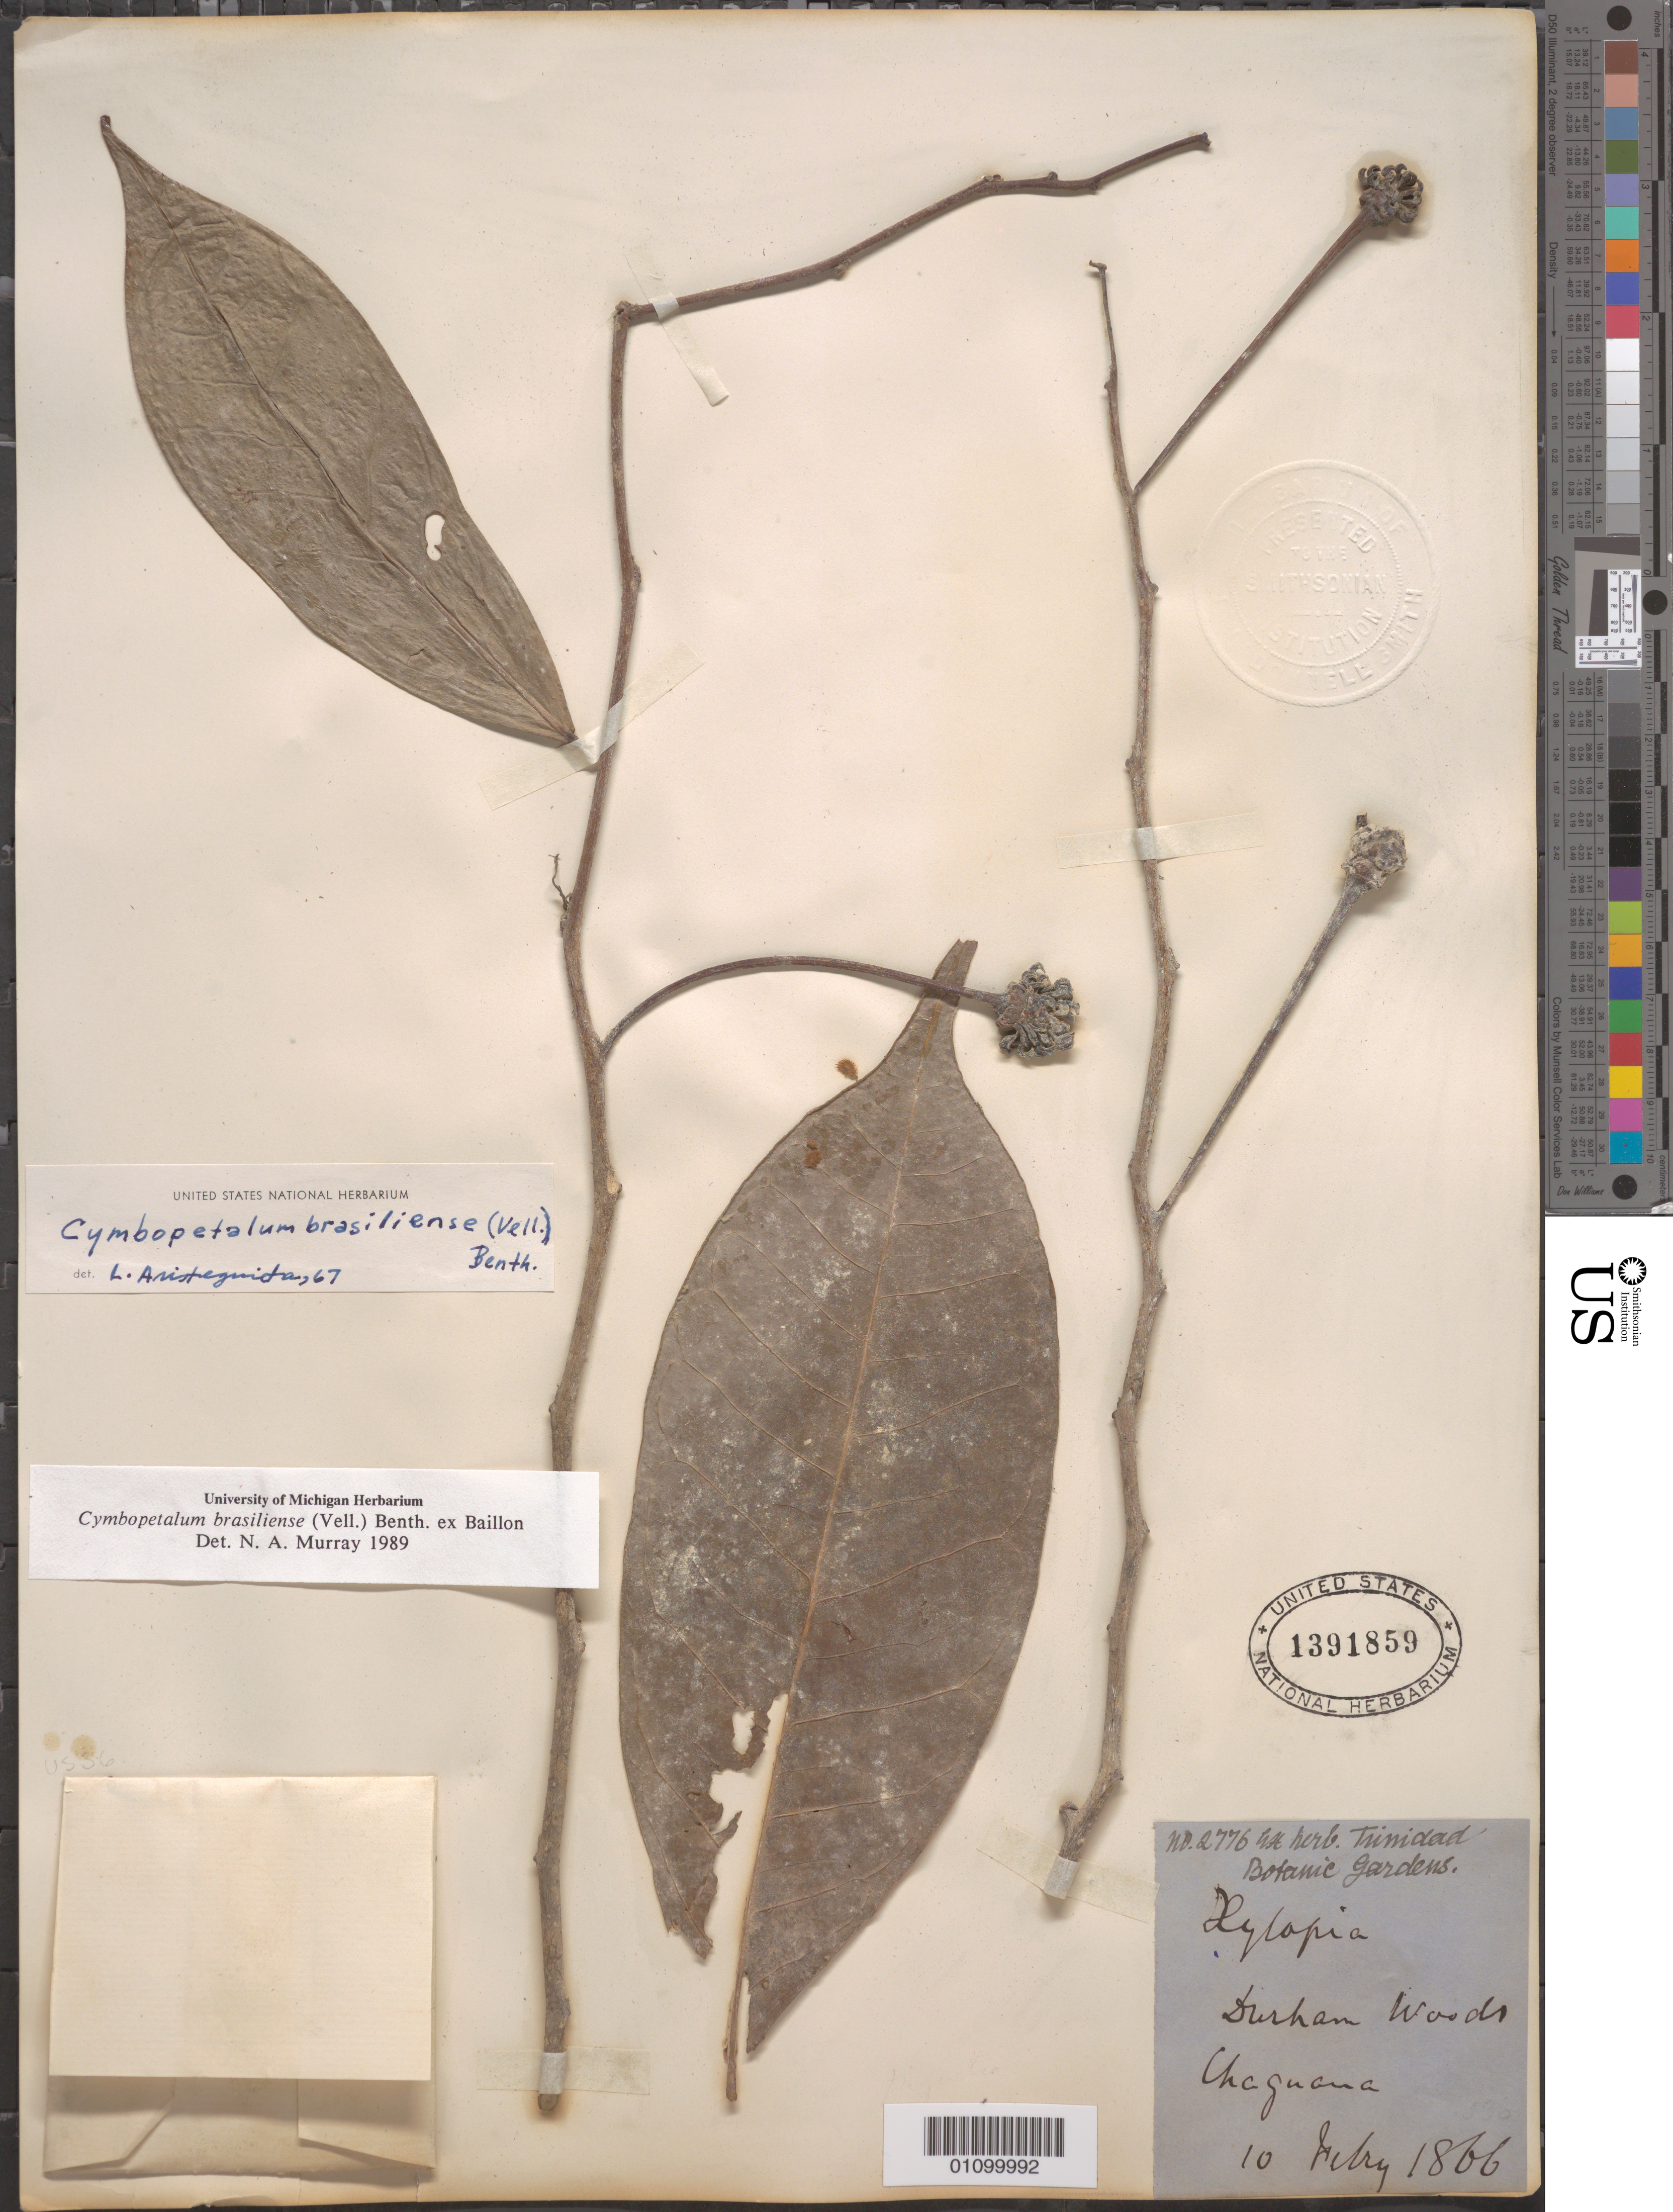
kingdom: Plantae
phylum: Tracheophyta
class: Magnoliopsida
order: Magnoliales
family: Annonaceae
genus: Cymbopetalum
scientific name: Cymbopetalum brasiliense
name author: (Vell.) Benth. ex Baill.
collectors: Botanic Gardens Herbarium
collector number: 2776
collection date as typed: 10 Jul 1866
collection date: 1866-07-10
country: Trinidad and Tobago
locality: Durham woods chaguana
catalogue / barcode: US 1391859